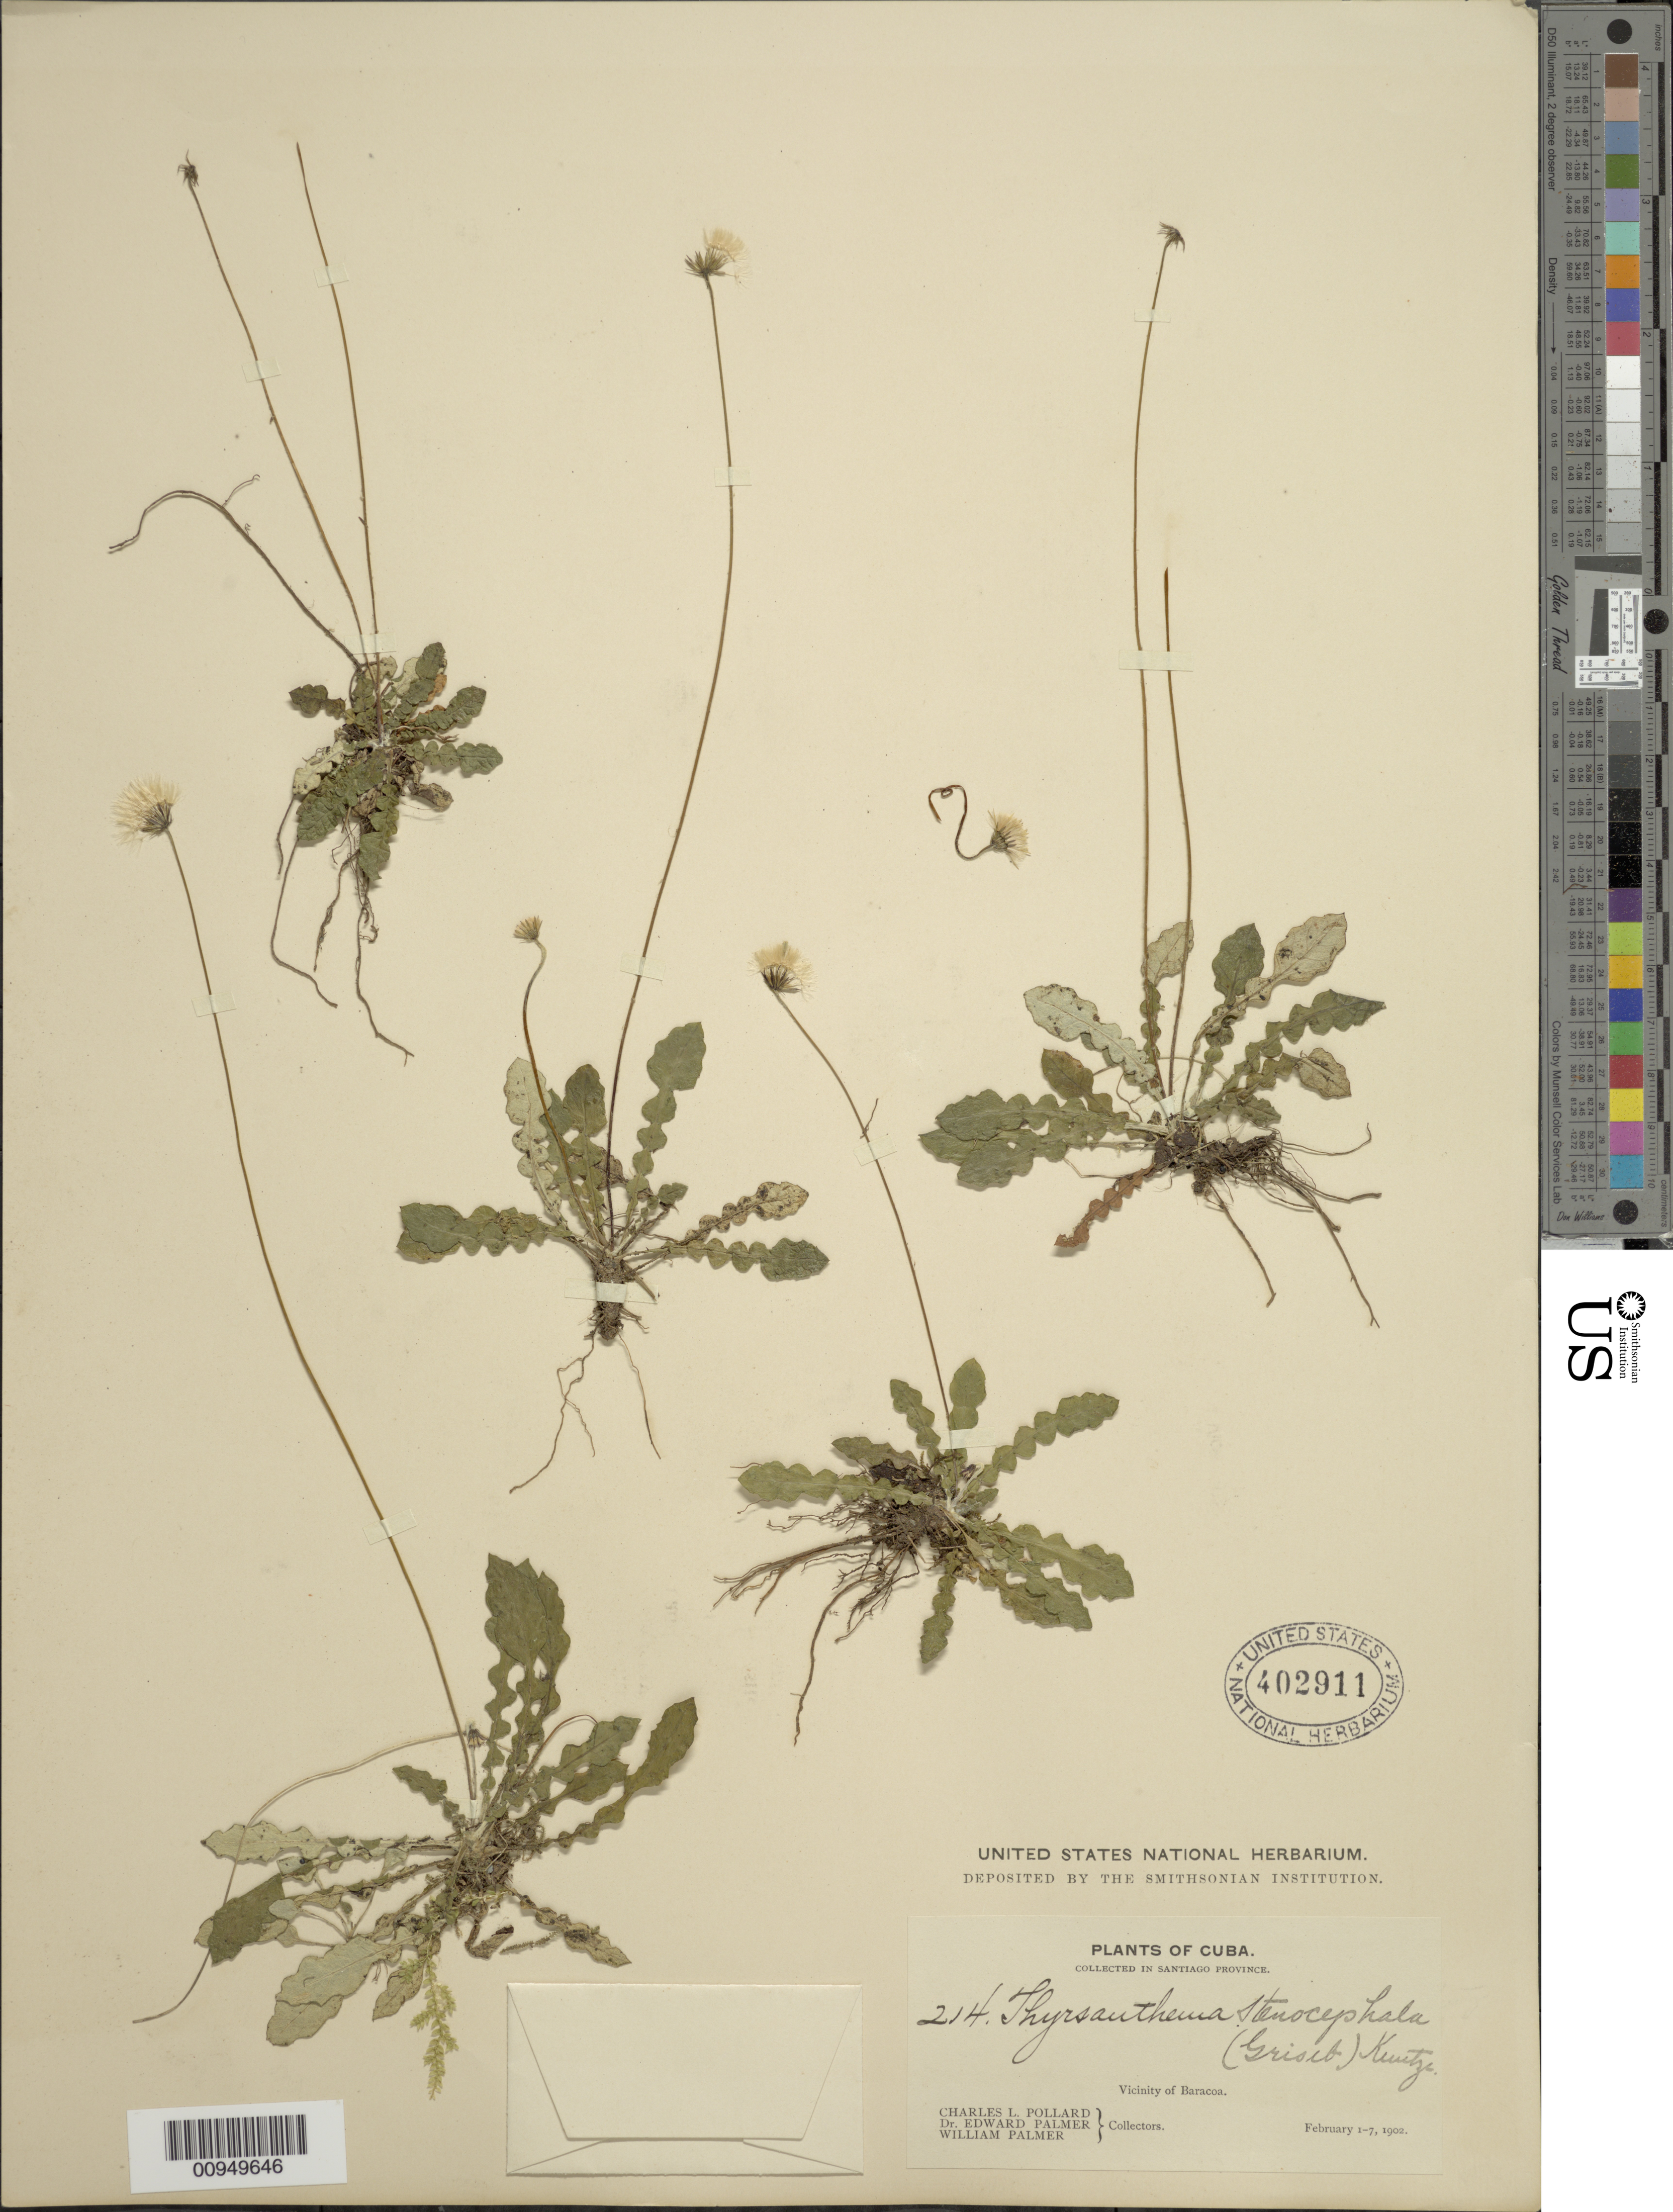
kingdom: Plantae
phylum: Tracheophyta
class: Magnoliopsida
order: Asterales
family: Asteraceae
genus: Chaptalia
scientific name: Chaptalia stenocephala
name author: (Griseb.) Urb.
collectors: C. L. Pollard, E. Palmer & W. Palmer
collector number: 214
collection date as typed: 01 Feb 1902 to 07 Feb 1902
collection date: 1902-02-01/1902-02-07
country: Cuba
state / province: Santiago de Cuba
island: Cuba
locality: Vicinity of Baracoa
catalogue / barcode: US 402911